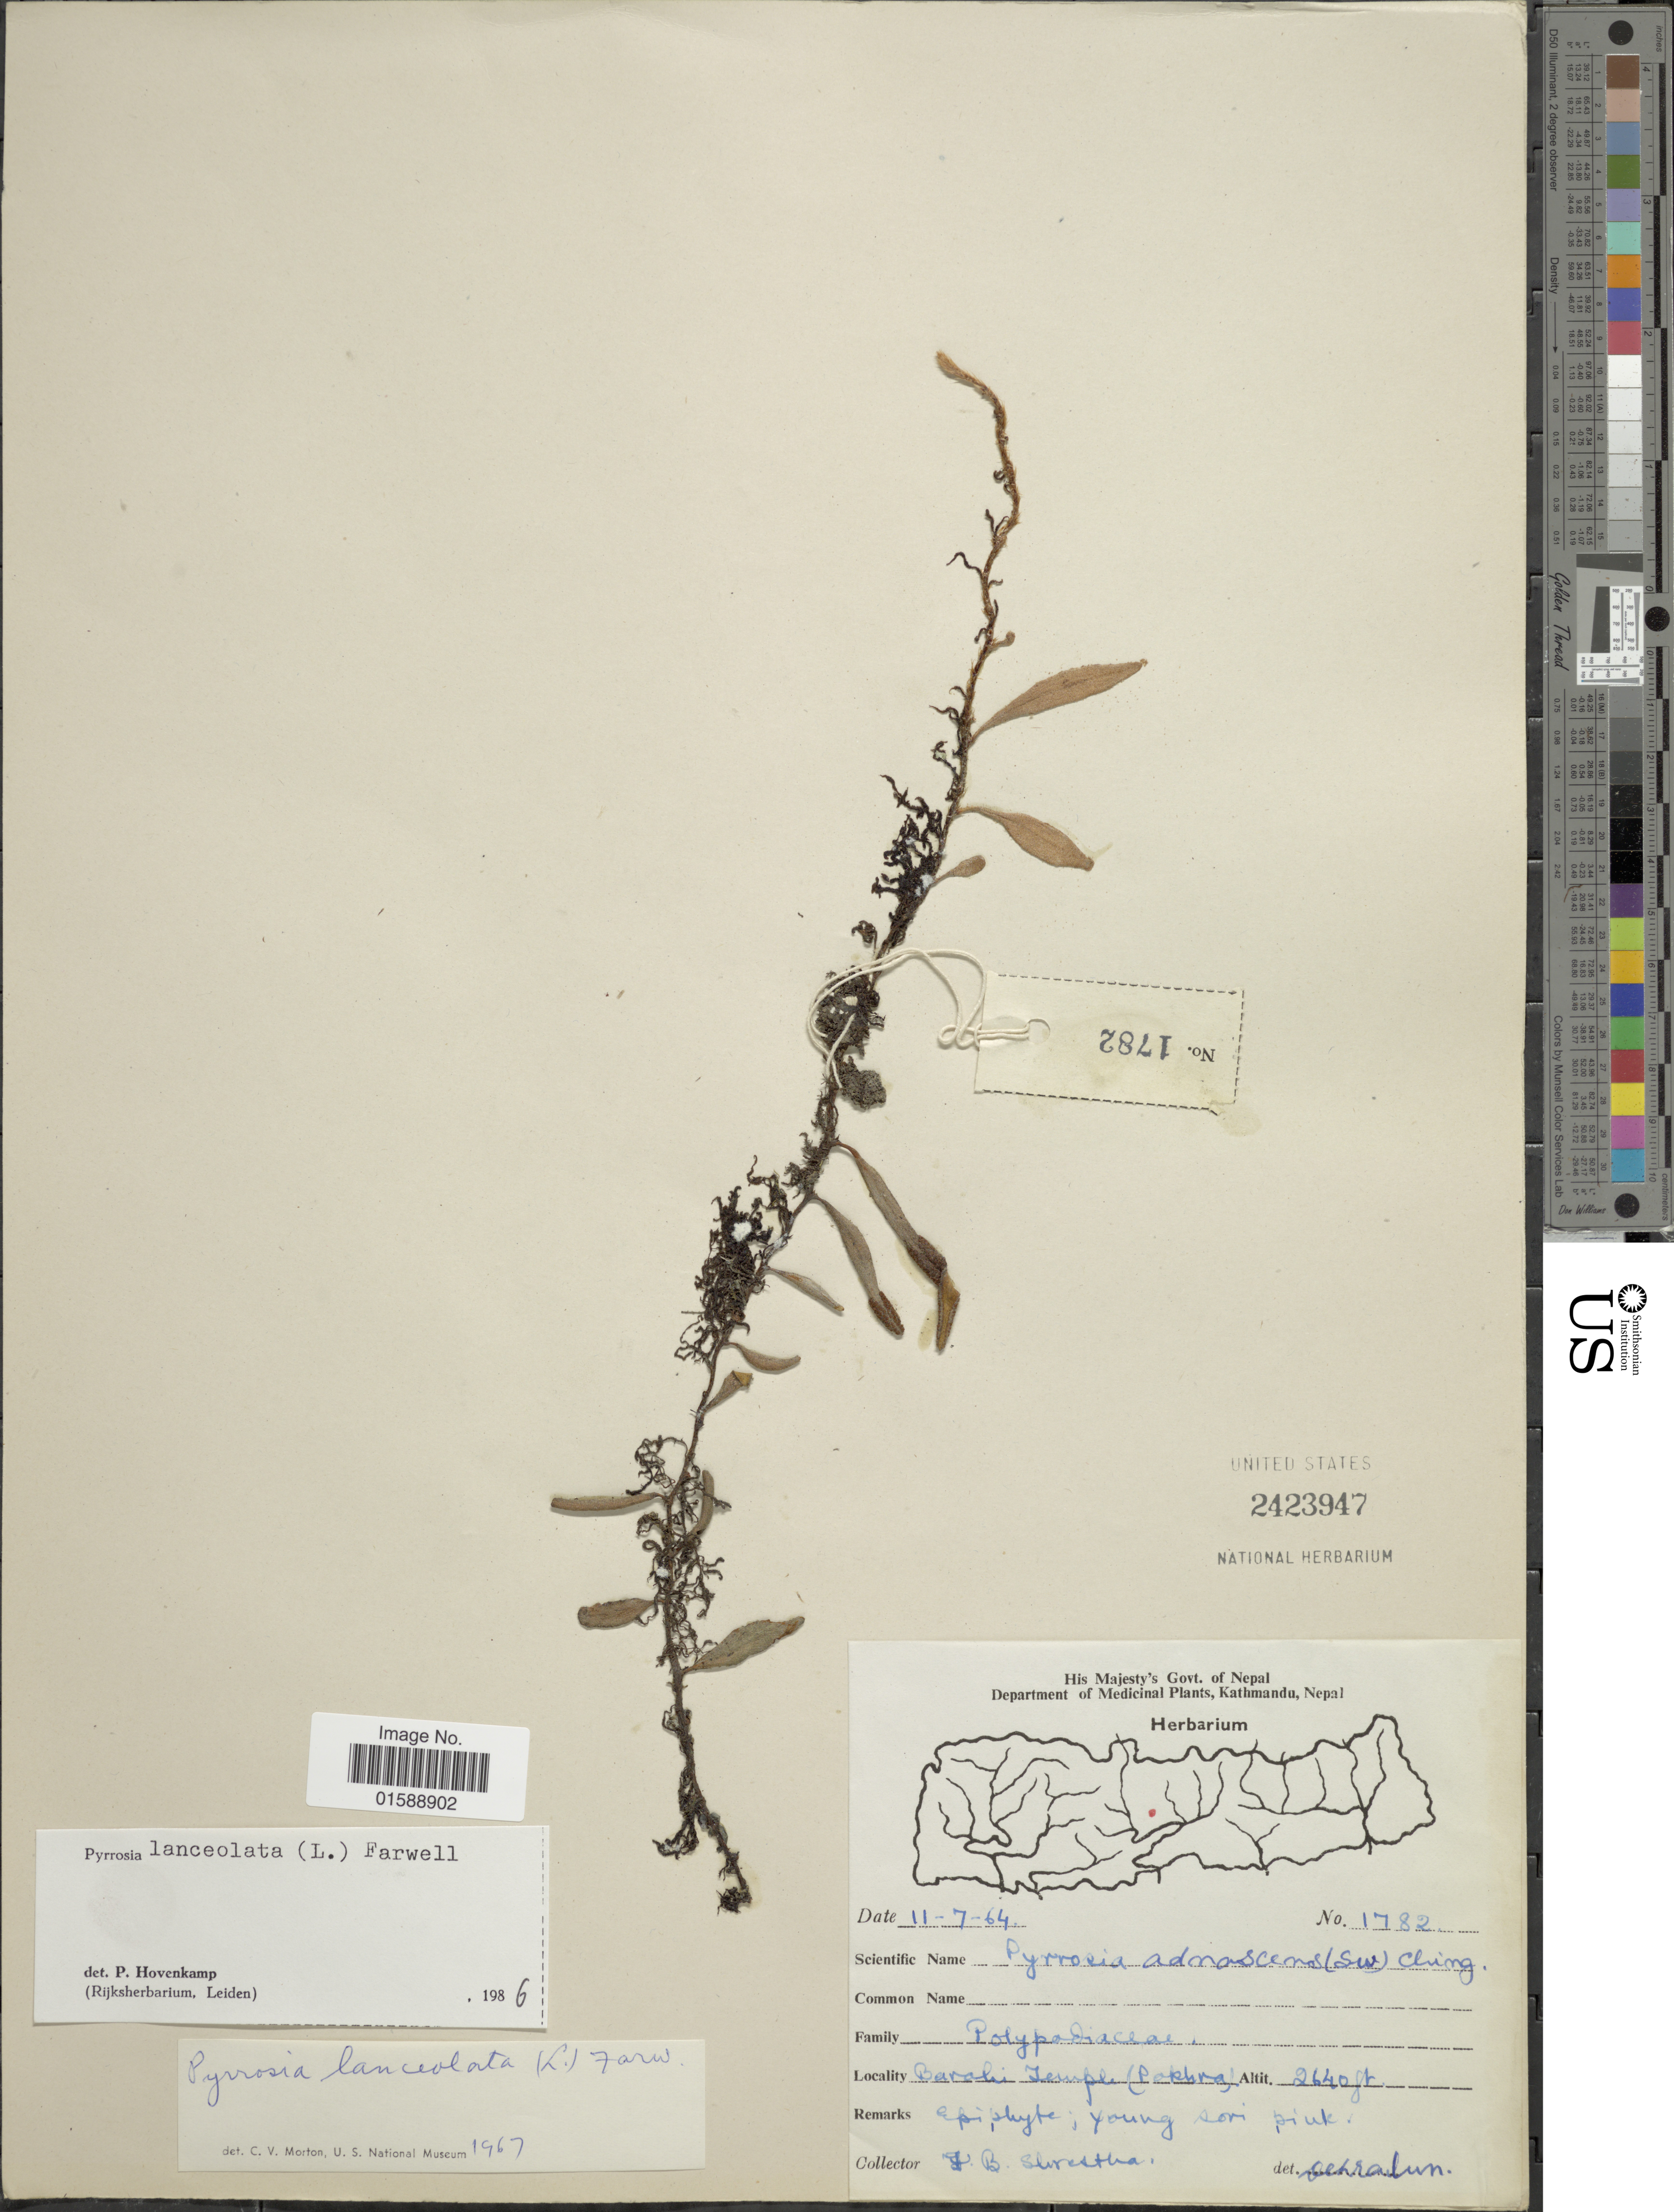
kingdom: Plantae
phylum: Tracheophyta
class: Polypodiopsida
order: Polypodiales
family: Polypodiaceae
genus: Pyrrosia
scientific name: Pyrrosia lanceolata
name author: (L.) Farw.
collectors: T. B. Shrestha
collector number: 1782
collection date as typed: Transcribed d/m/y: 11/7/64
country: Nepal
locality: Barohi Temple (Pokhara)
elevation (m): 805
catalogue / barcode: US 2423947